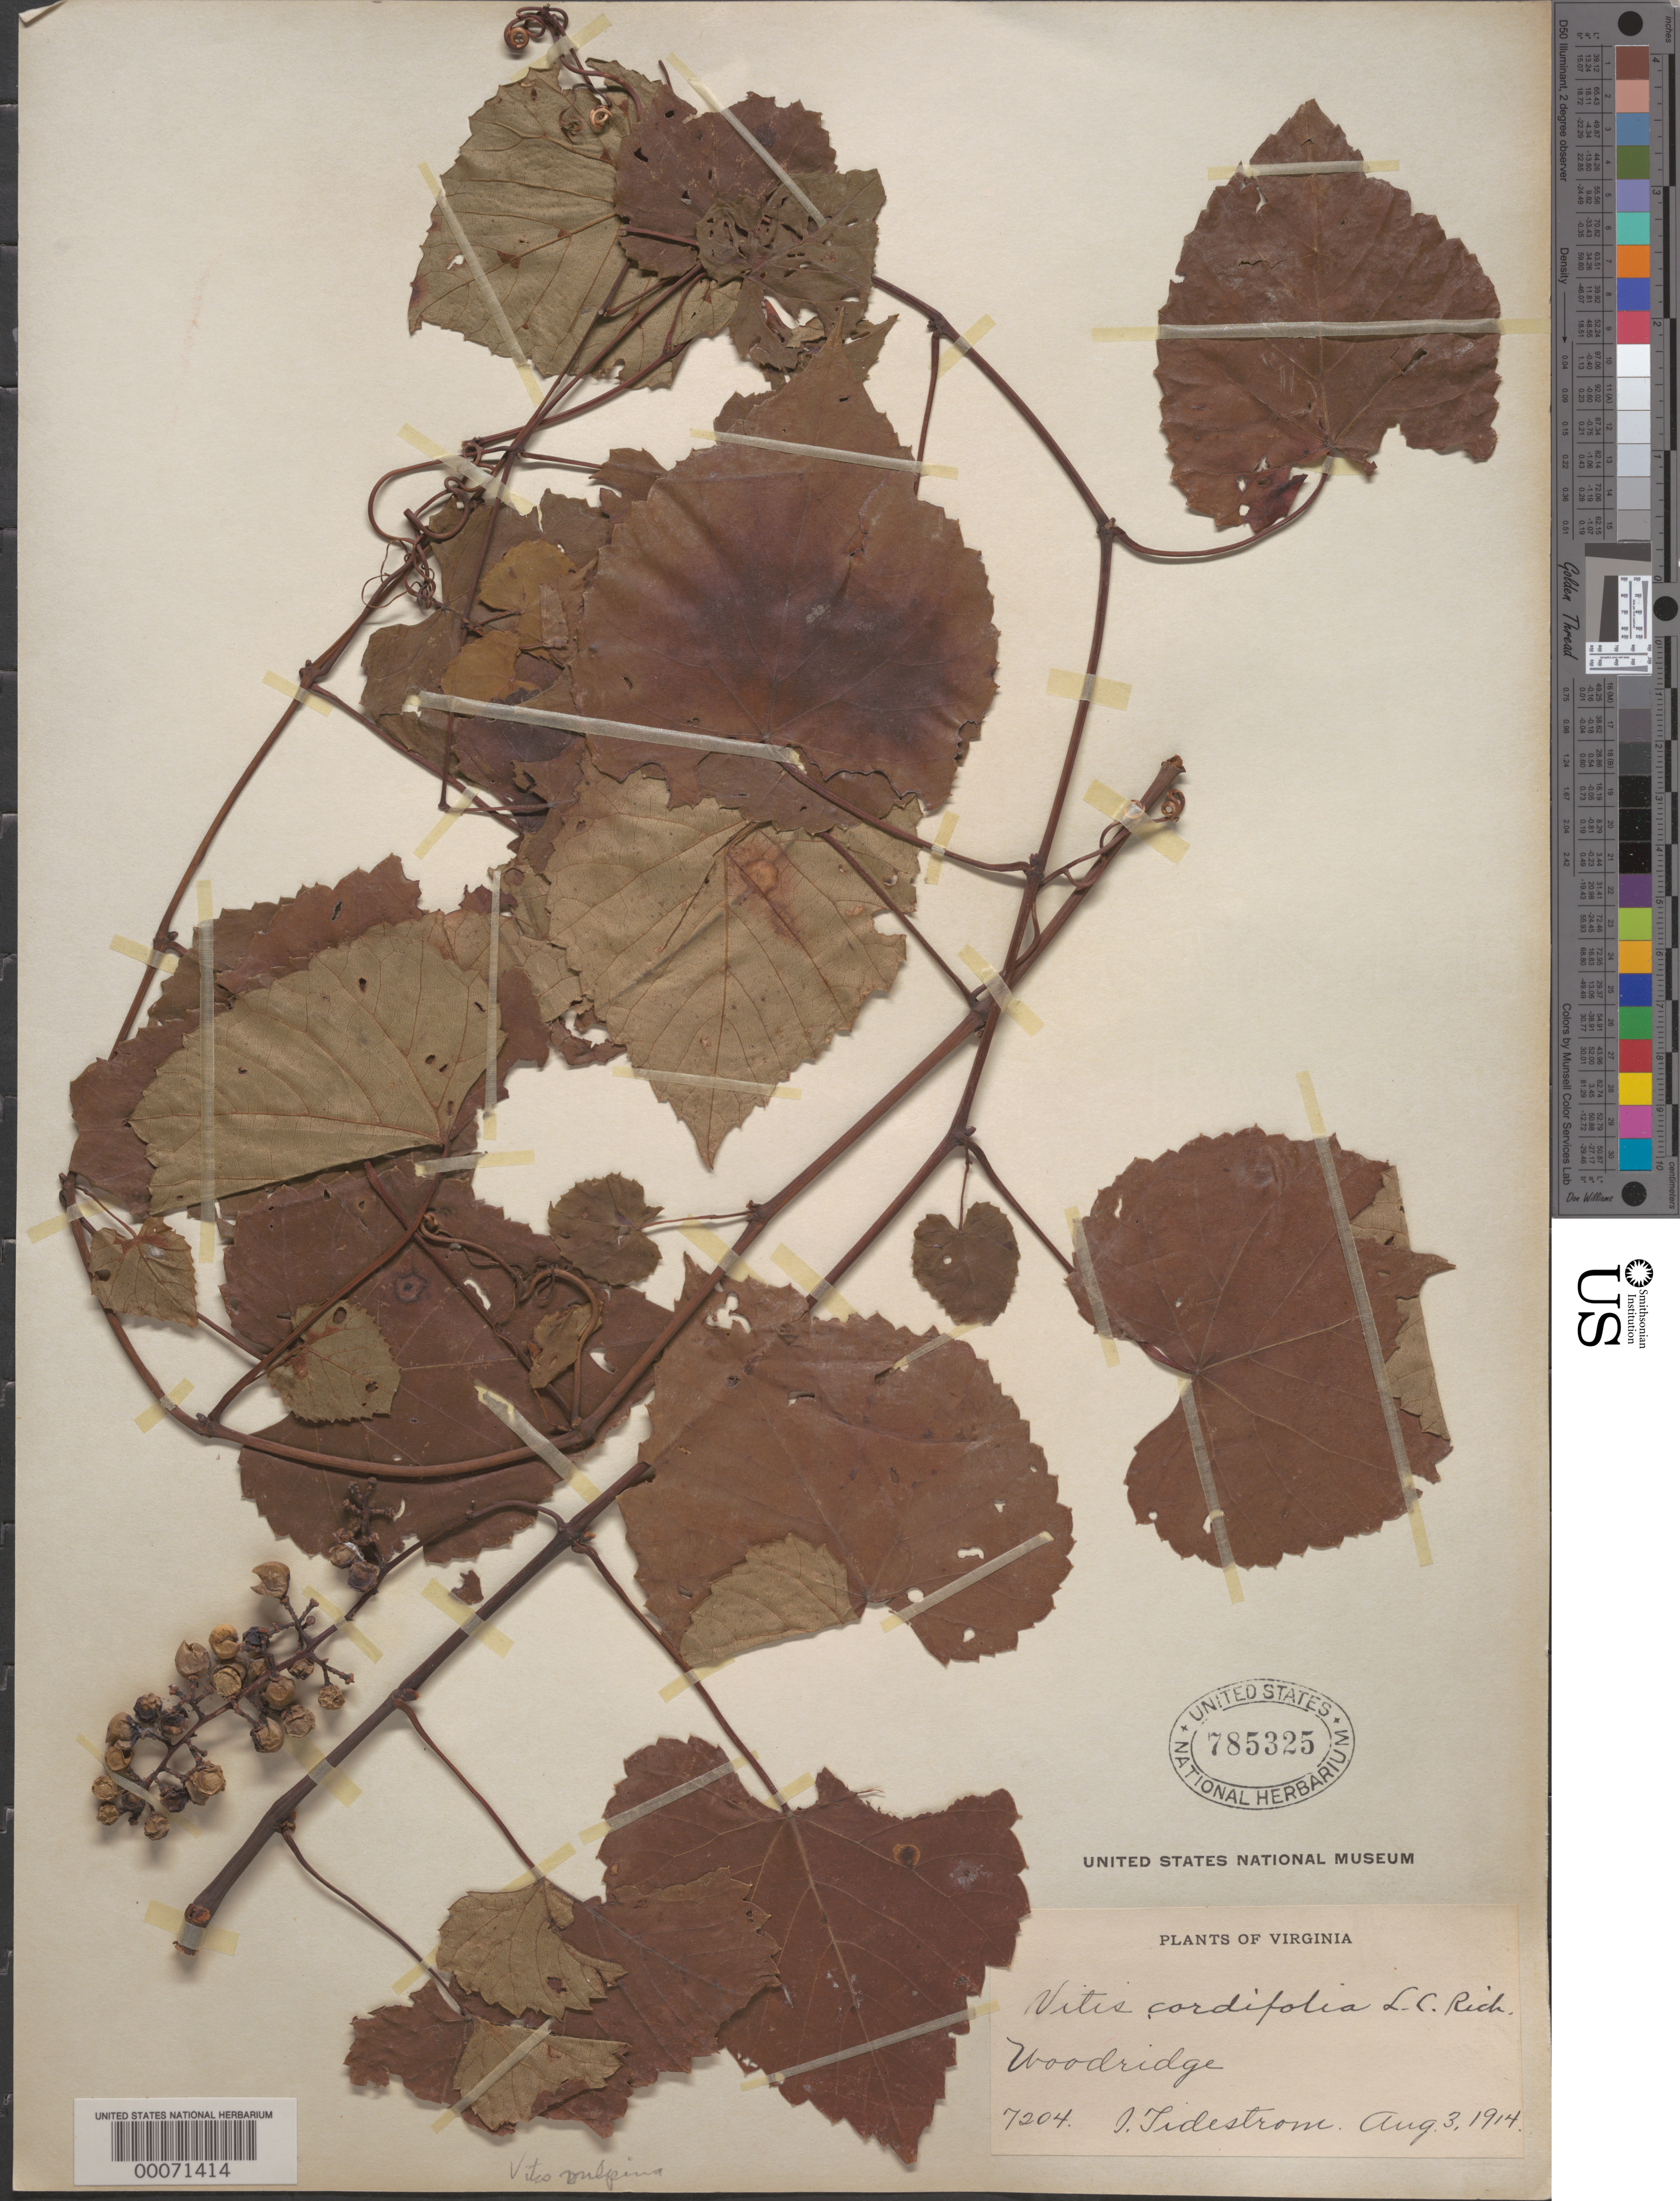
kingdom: Plantae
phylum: Tracheophyta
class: Magnoliopsida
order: Vitales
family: Vitaceae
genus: Vitis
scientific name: Vitis vulpina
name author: L.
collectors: I. F. Tidestrom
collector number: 7204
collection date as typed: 03 Aug 1914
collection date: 1914-08-03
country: United States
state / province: District of Columbia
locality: Woodridge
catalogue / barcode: US 785325